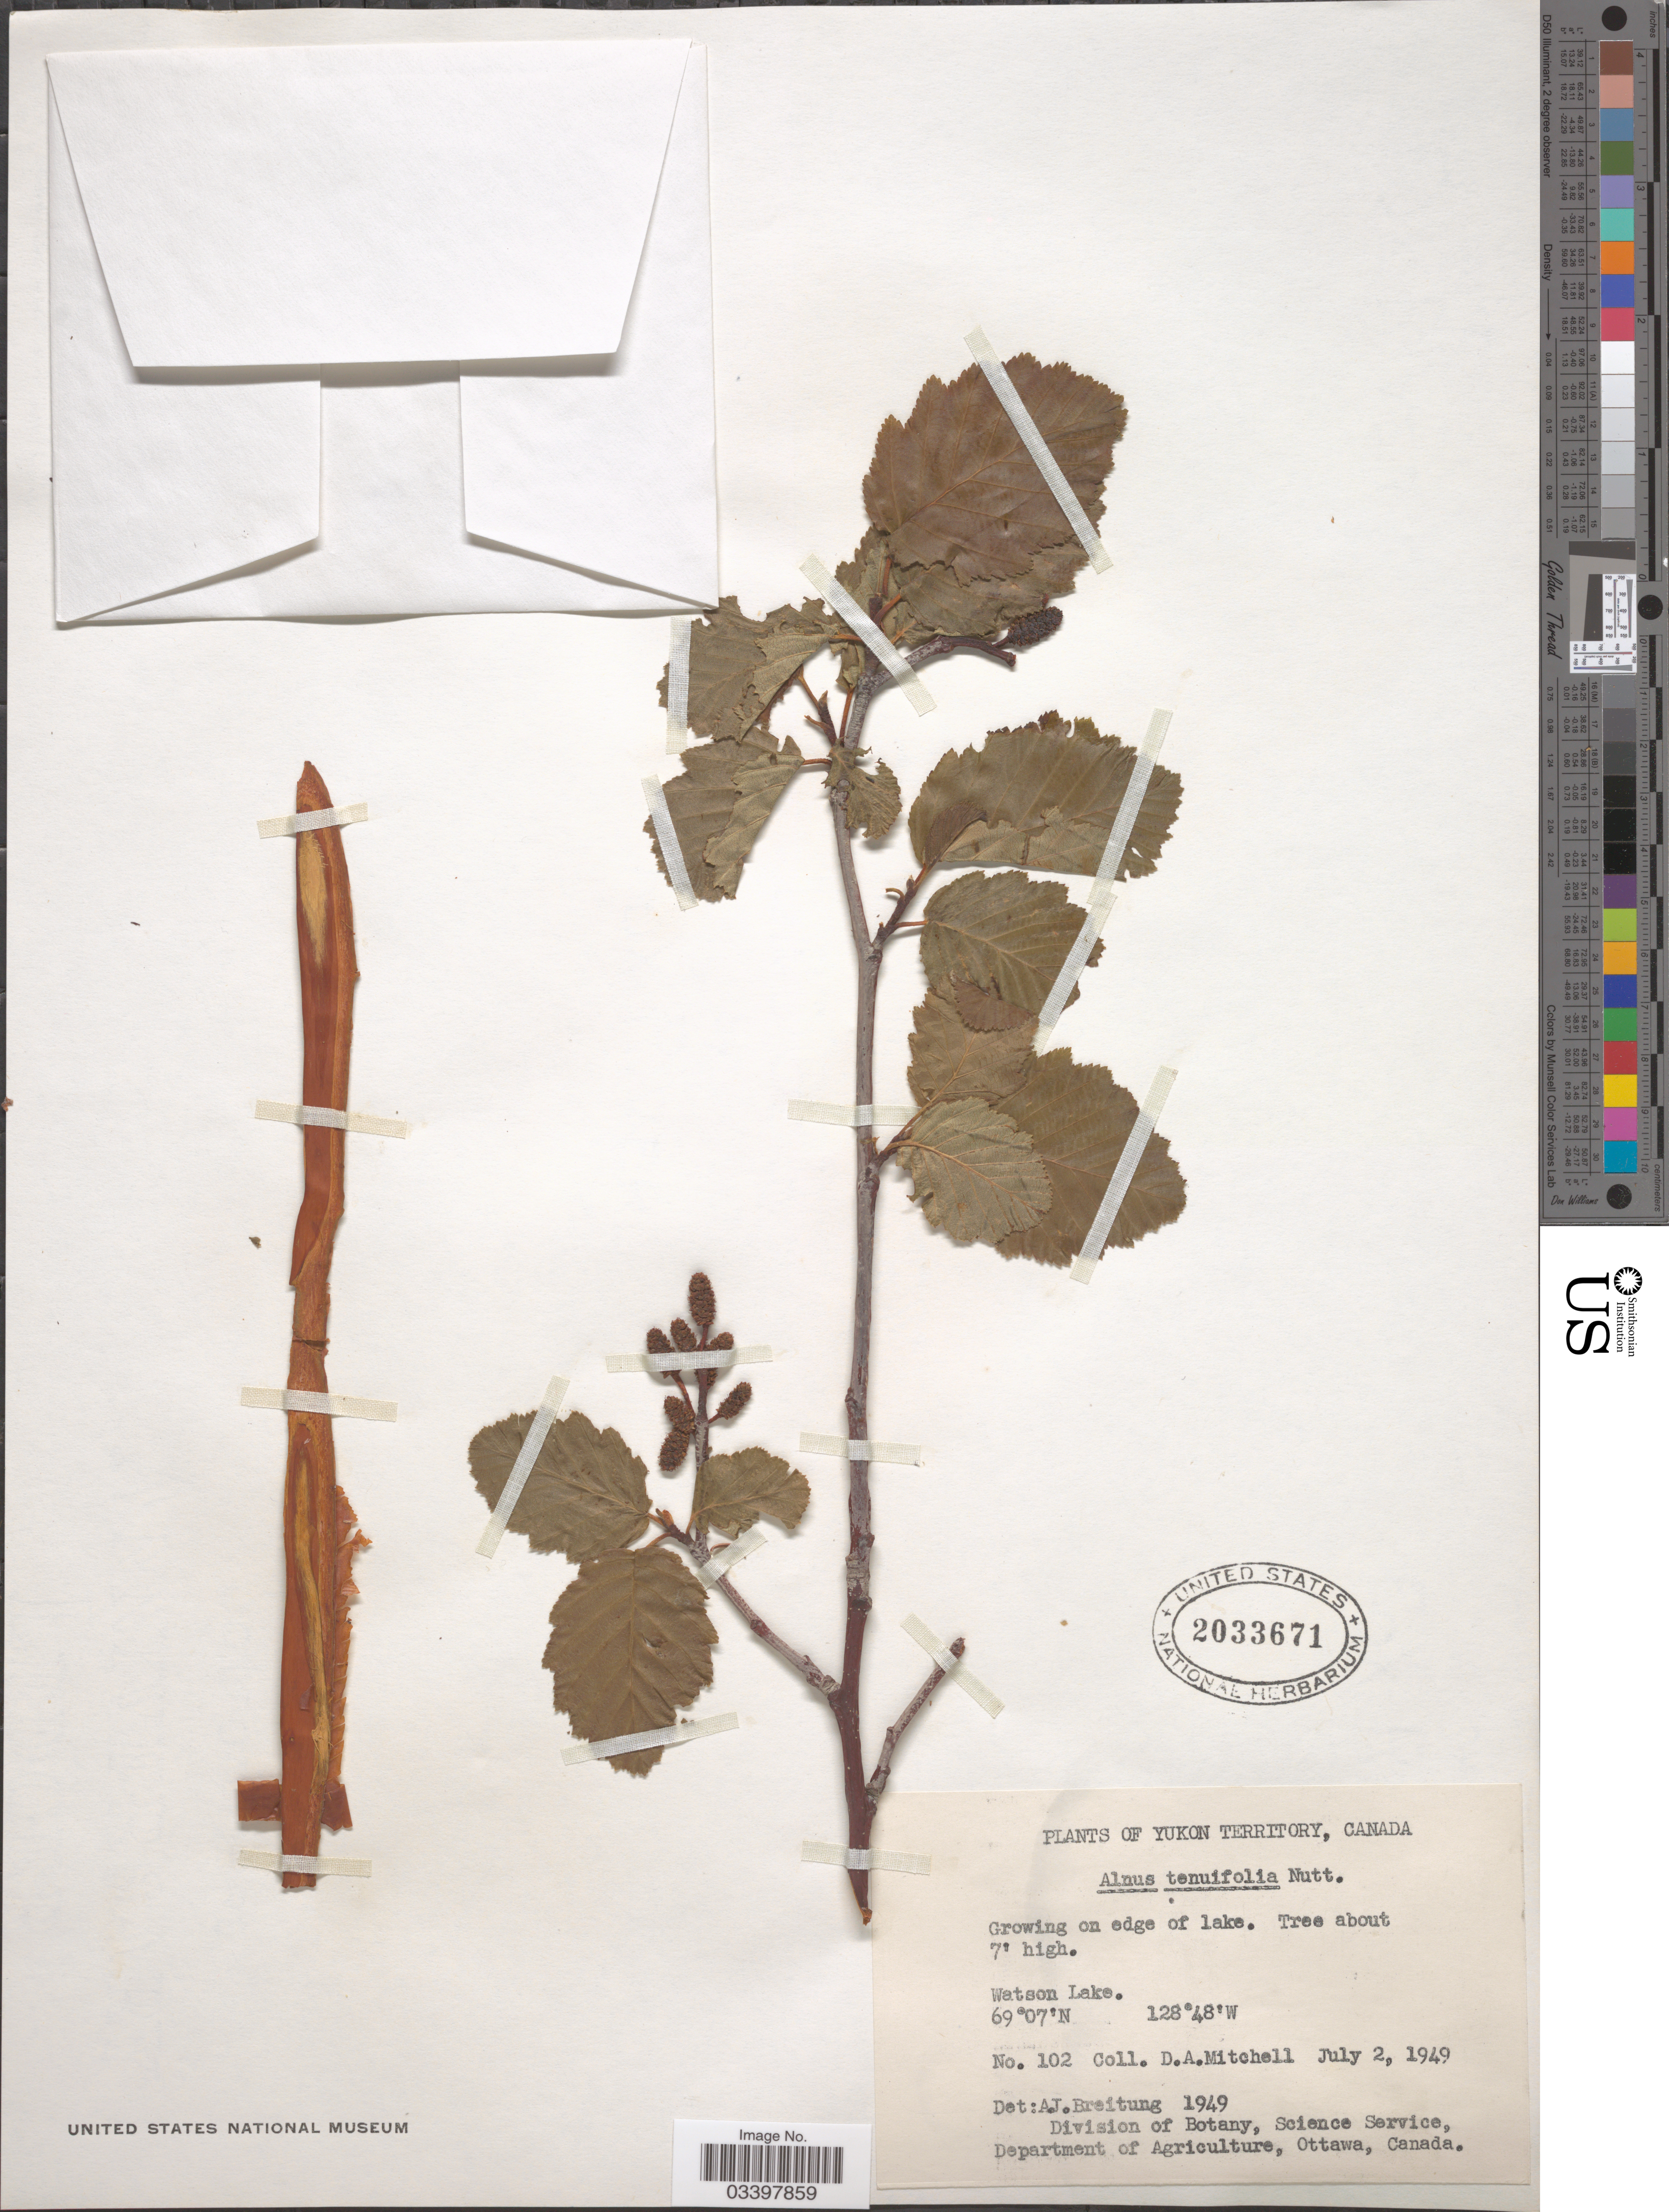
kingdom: Plantae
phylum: Tracheophyta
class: Magnoliopsida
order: Fagales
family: Betulaceae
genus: Alnus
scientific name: Alnus incana subsp. tenuifolia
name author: (Nutt.) Breitung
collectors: D. Mitchell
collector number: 102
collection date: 1949-07-02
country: Canada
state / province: Yukon Territory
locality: Watson Lake.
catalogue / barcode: US 2033671